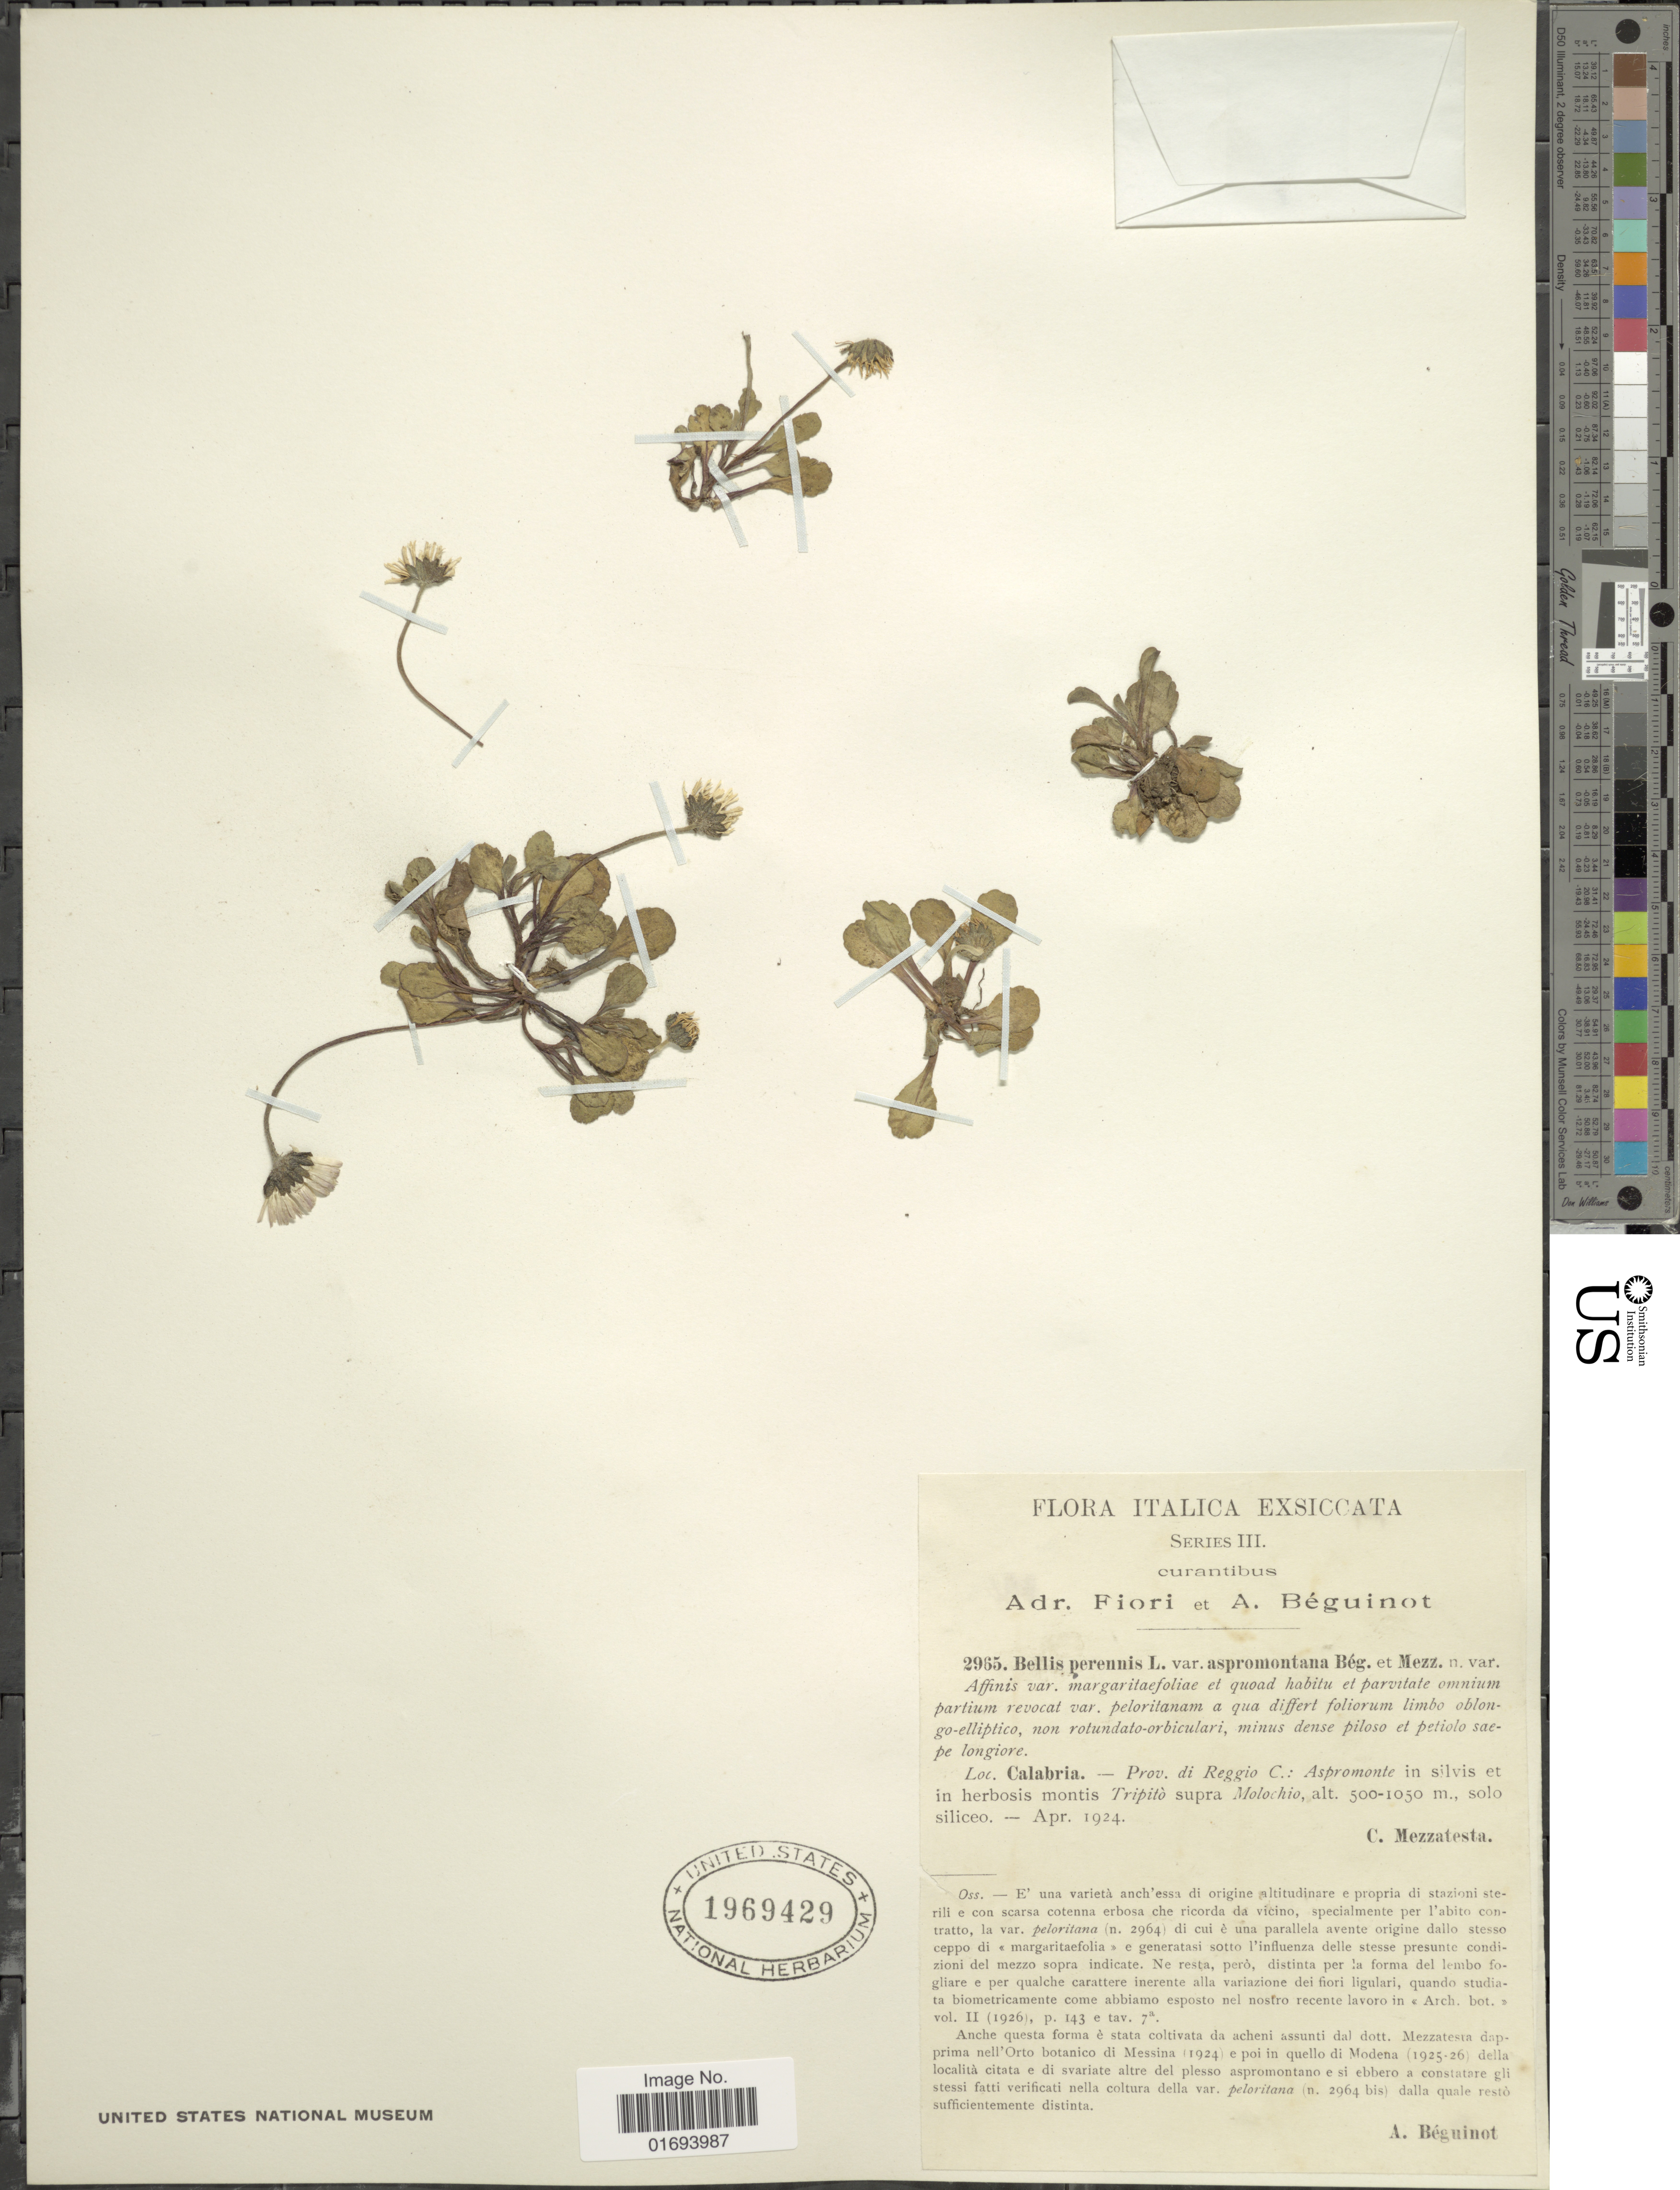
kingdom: Plantae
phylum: Tracheophyta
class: Magnoliopsida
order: Asterales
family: Asteraceae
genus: Bellis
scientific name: Bellis perennis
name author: L.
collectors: C. Mezzatesta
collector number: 2965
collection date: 1924-04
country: Italy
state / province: Calabria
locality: Calabria.-Prov. di Reggio C.: Aspromonte in silvis et in herbosis montis. Molochio.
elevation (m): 500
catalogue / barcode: US 1969429